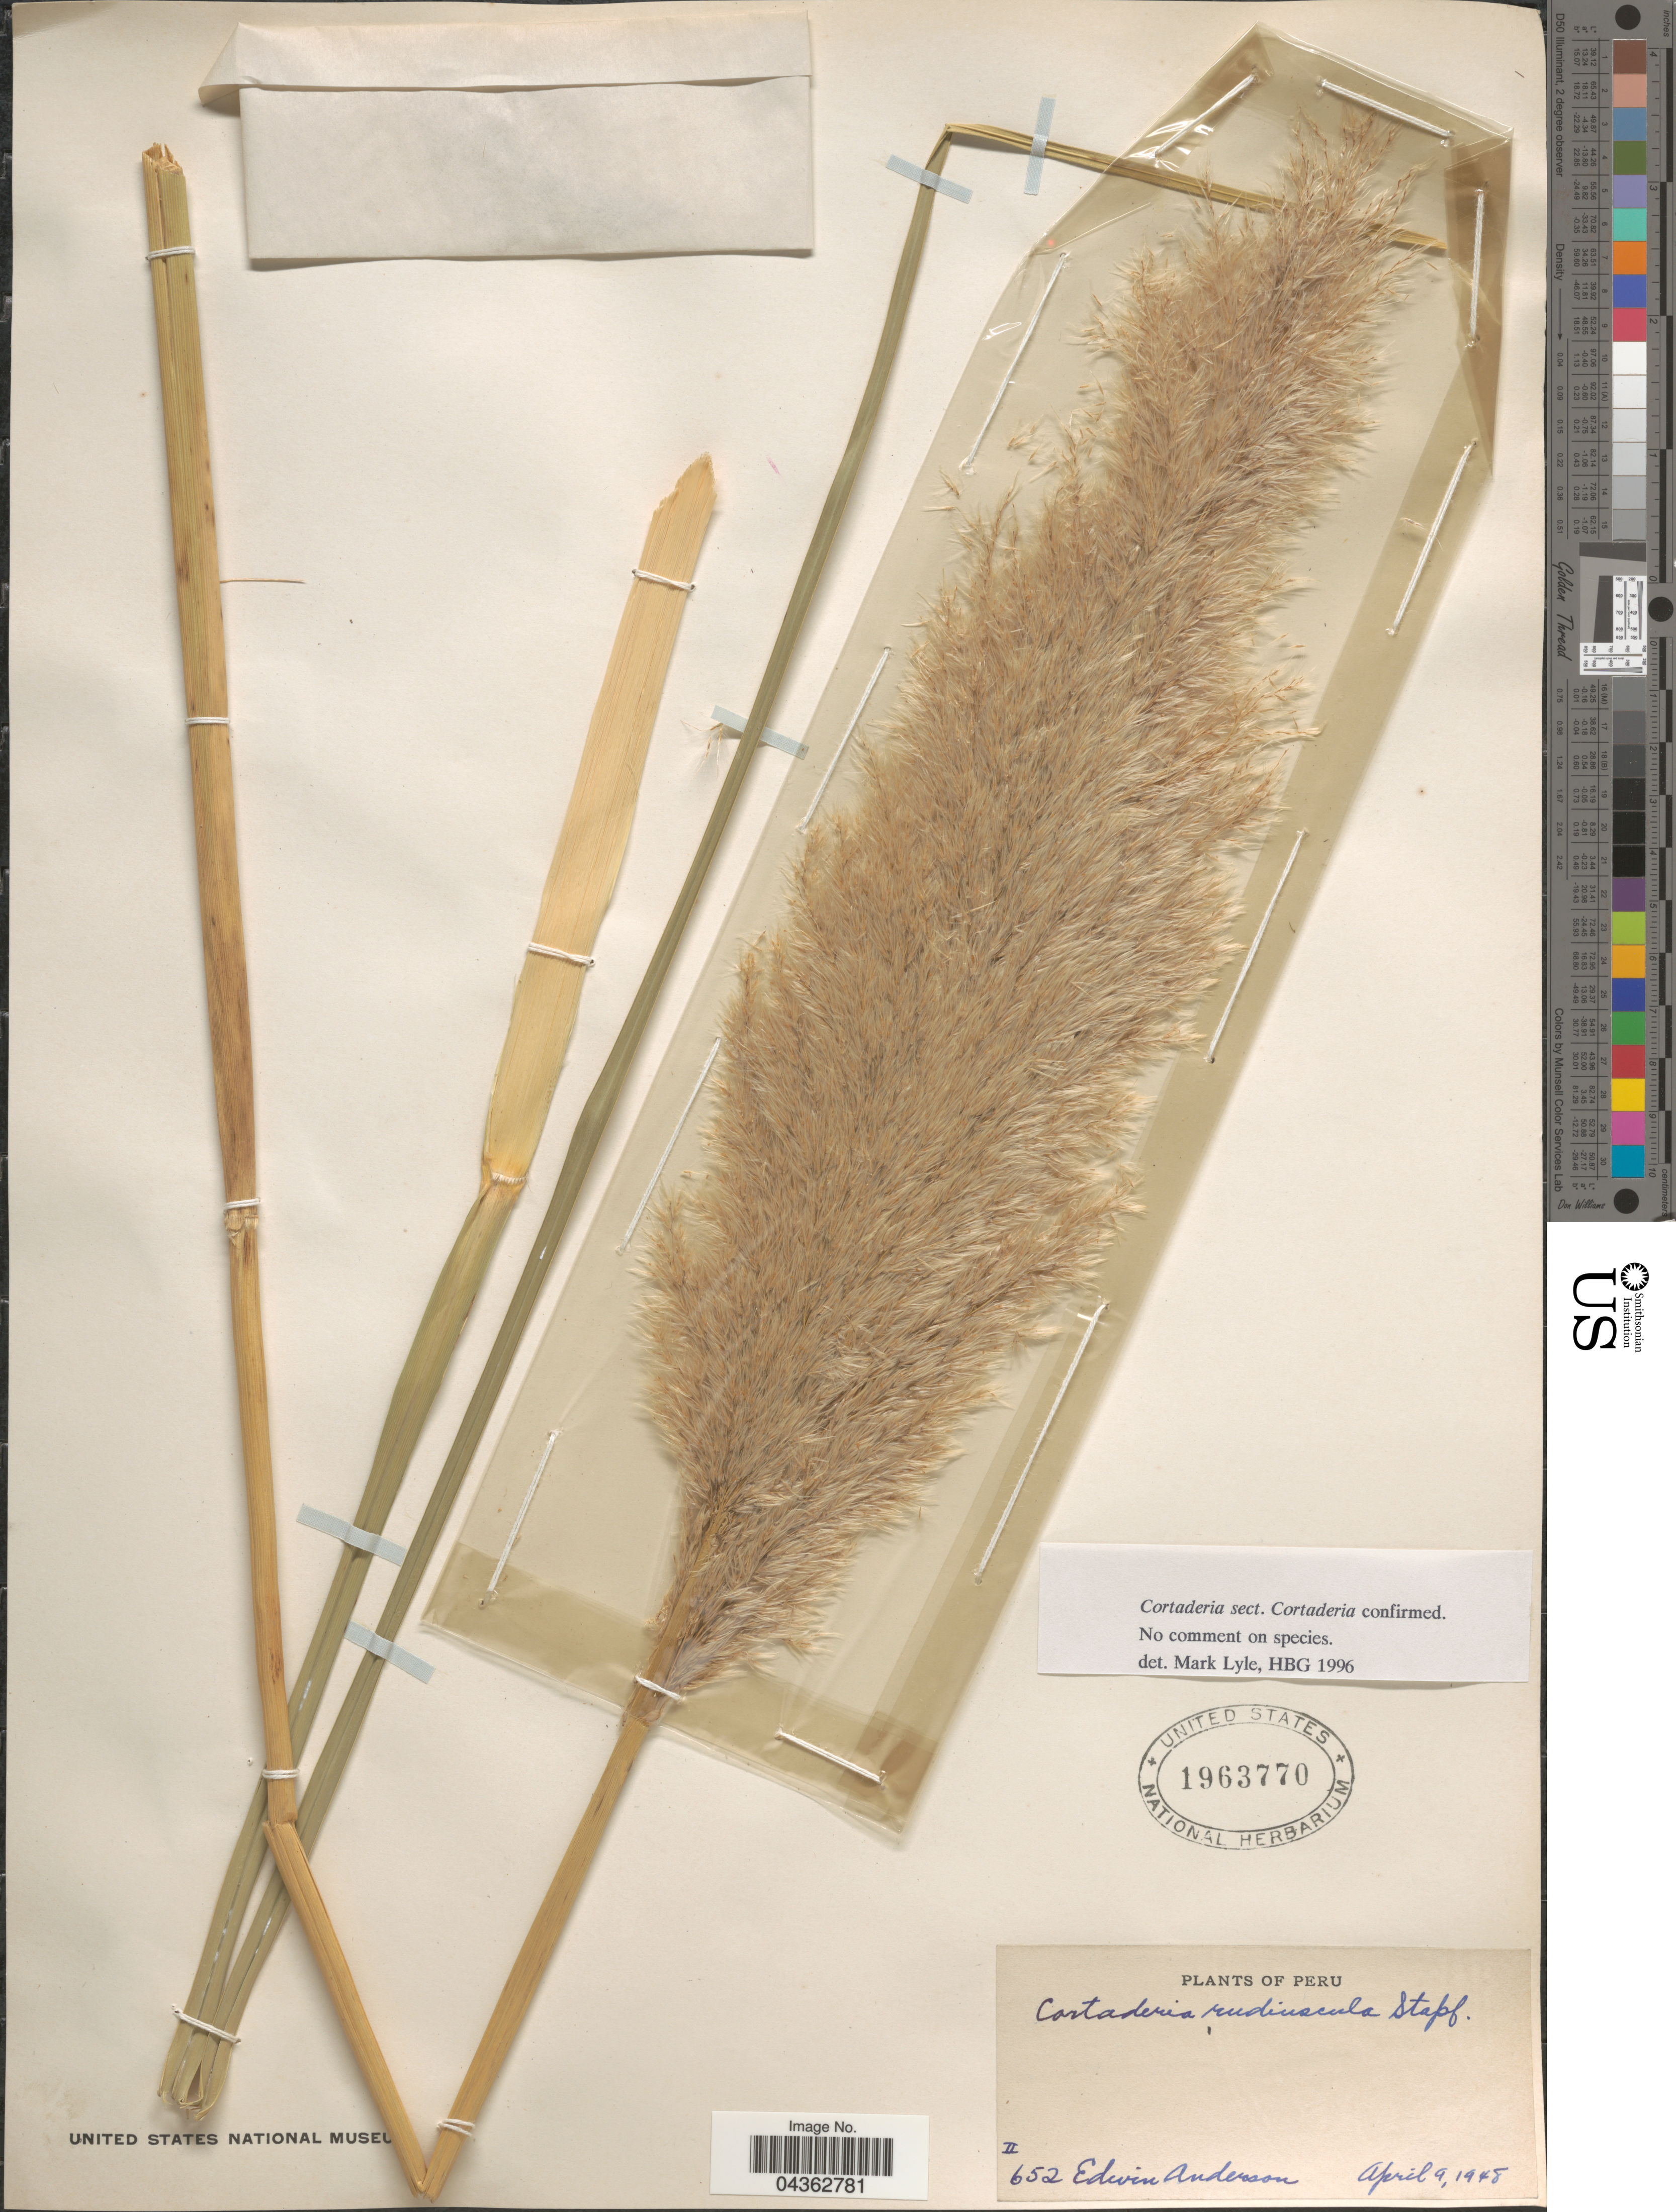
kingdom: Plantae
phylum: Tracheophyta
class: Liliopsida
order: Poales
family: Poaceae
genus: Cortaderia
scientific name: Cortaderia rudiuscula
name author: Stapf in Gardner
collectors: E. Anderson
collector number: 652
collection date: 1948-04-09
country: Peru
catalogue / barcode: US 1963770